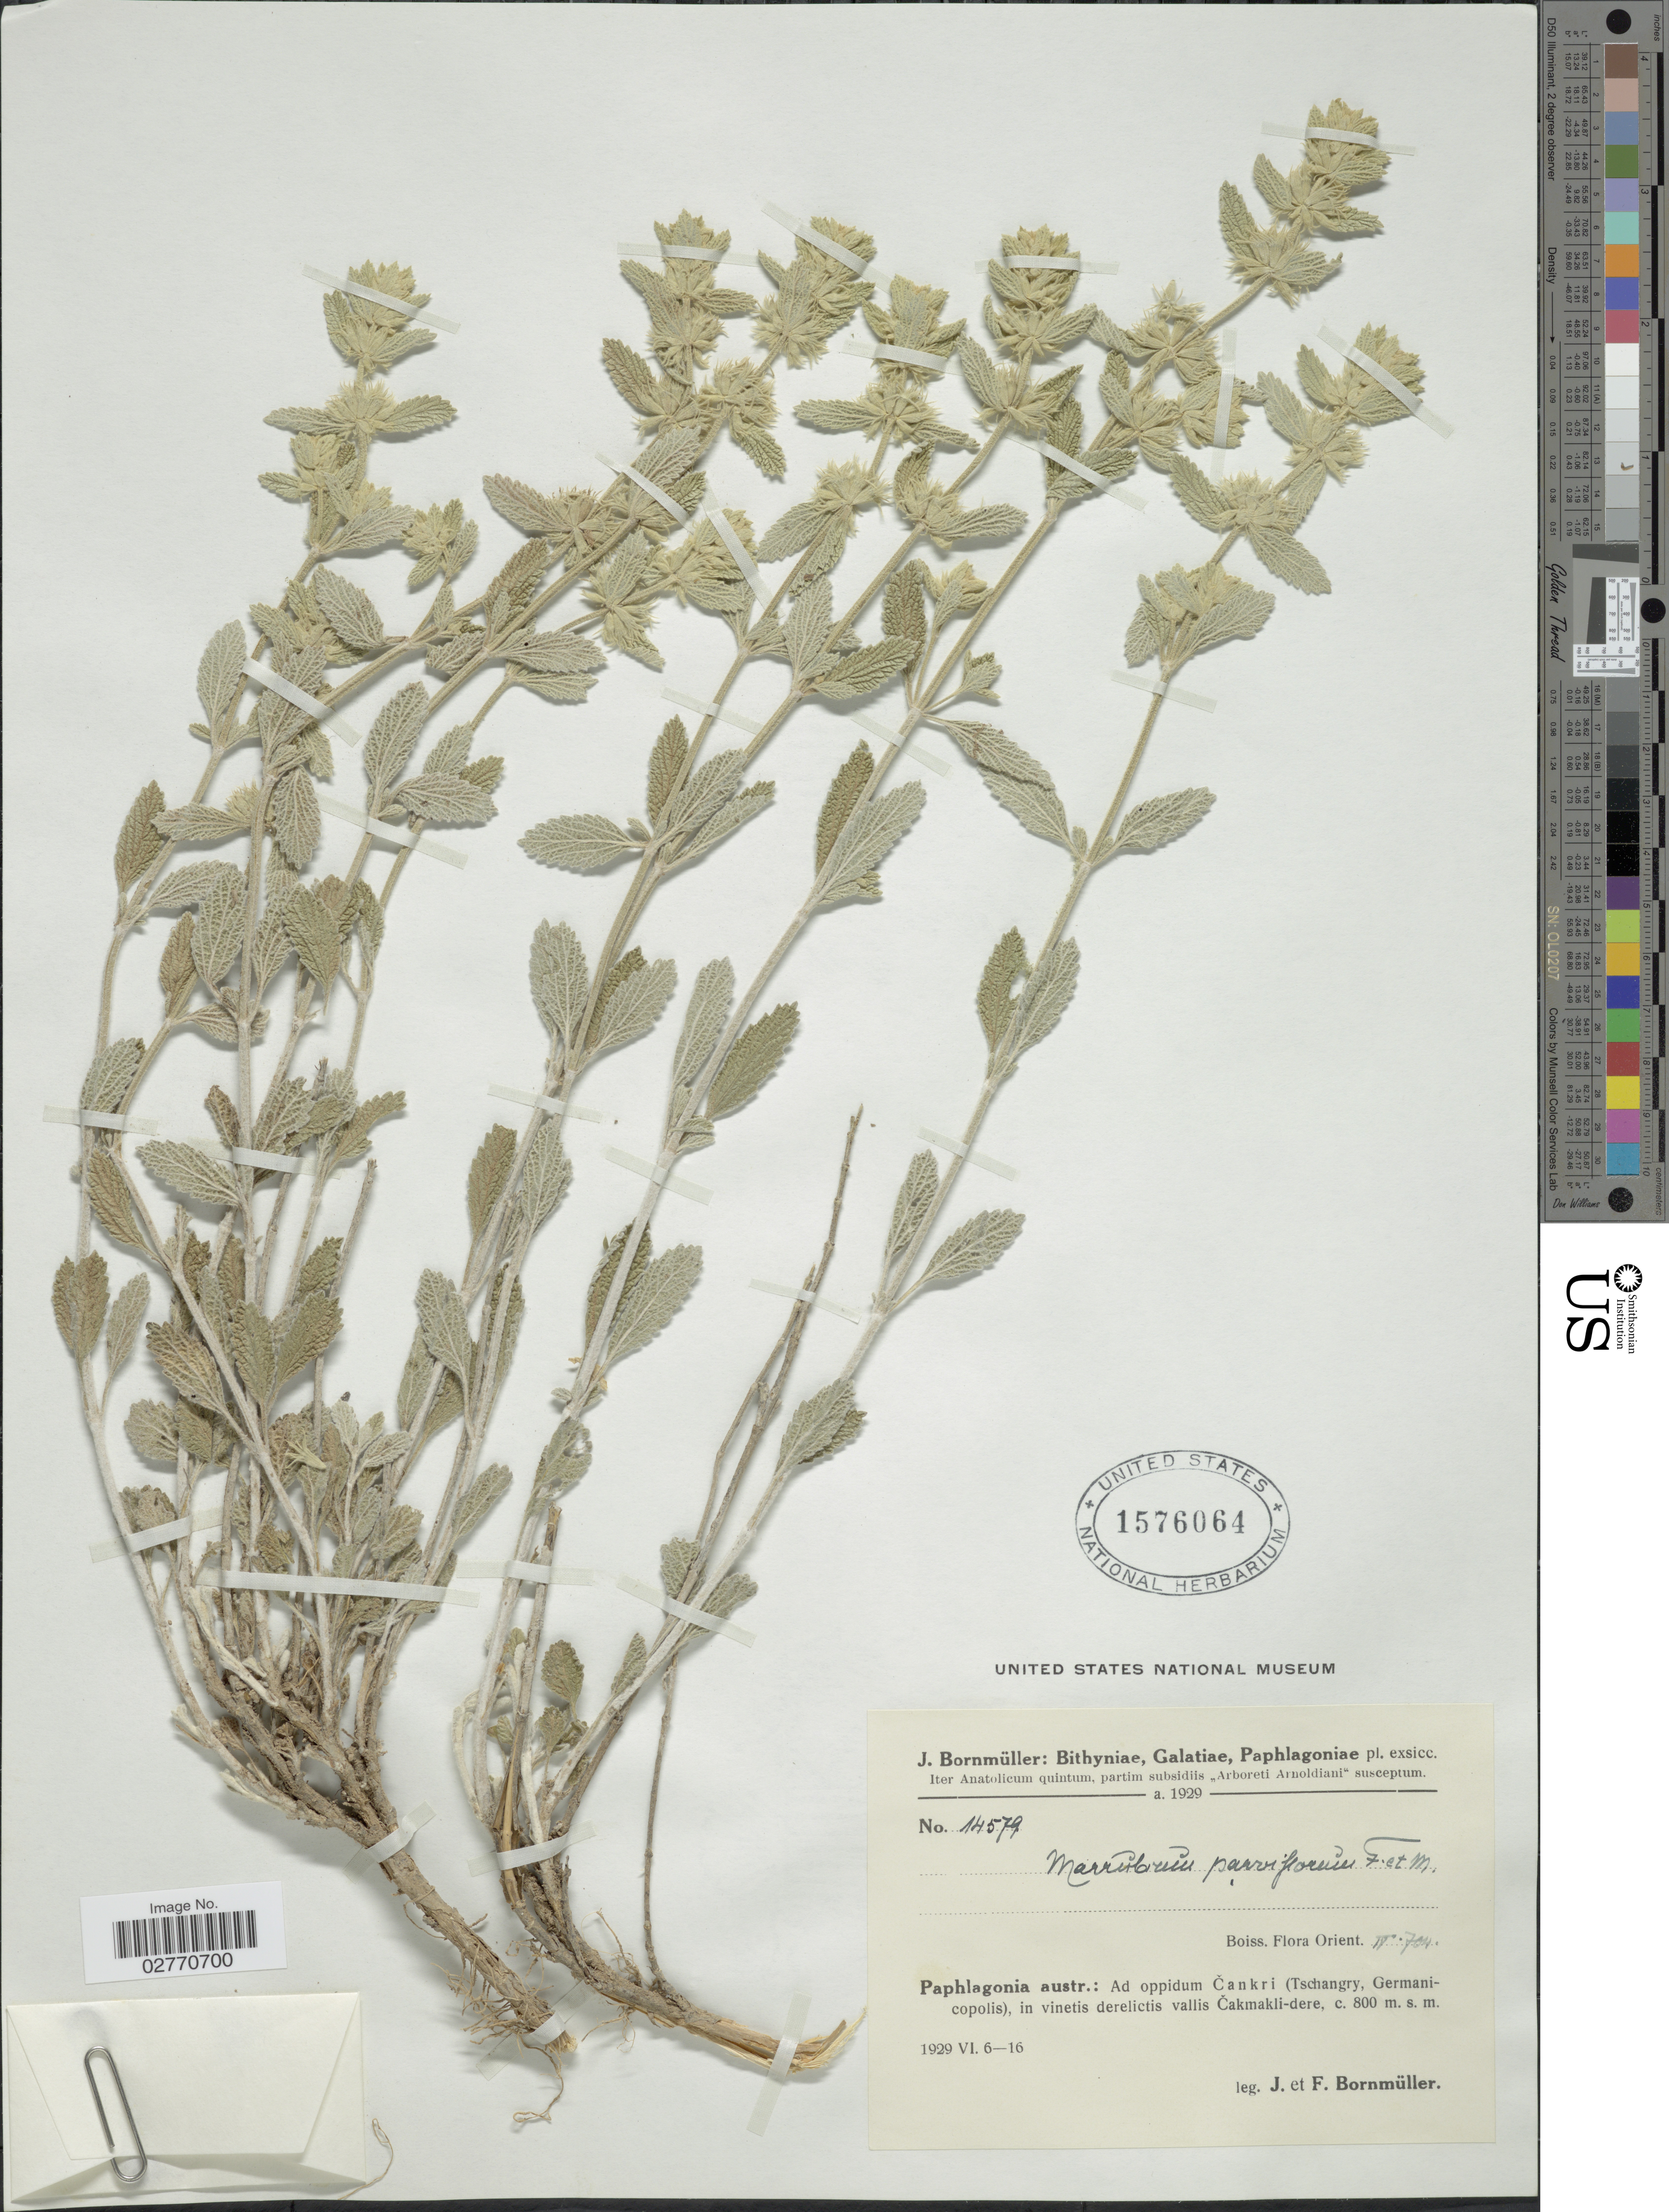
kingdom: Plantae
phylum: Tracheophyta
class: Magnoliopsida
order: Lamiales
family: Lamiaceae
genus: Marrubium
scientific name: Marrubium parviflorum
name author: Fisch. & C.A. Mey.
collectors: J. Bornmüller & F. Bornmüller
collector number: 14579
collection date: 1929-06-06/1929-06-16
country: Romania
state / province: Galati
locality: Bithyniae, Galatiae, Paphlagoniae, Paphlagonia austr.: Ad oppidum Cankri (Tschangry, Germanicopolis), in vinetis derelictis vallis Cakmakli-dere.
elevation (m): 800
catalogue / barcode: US 1576064